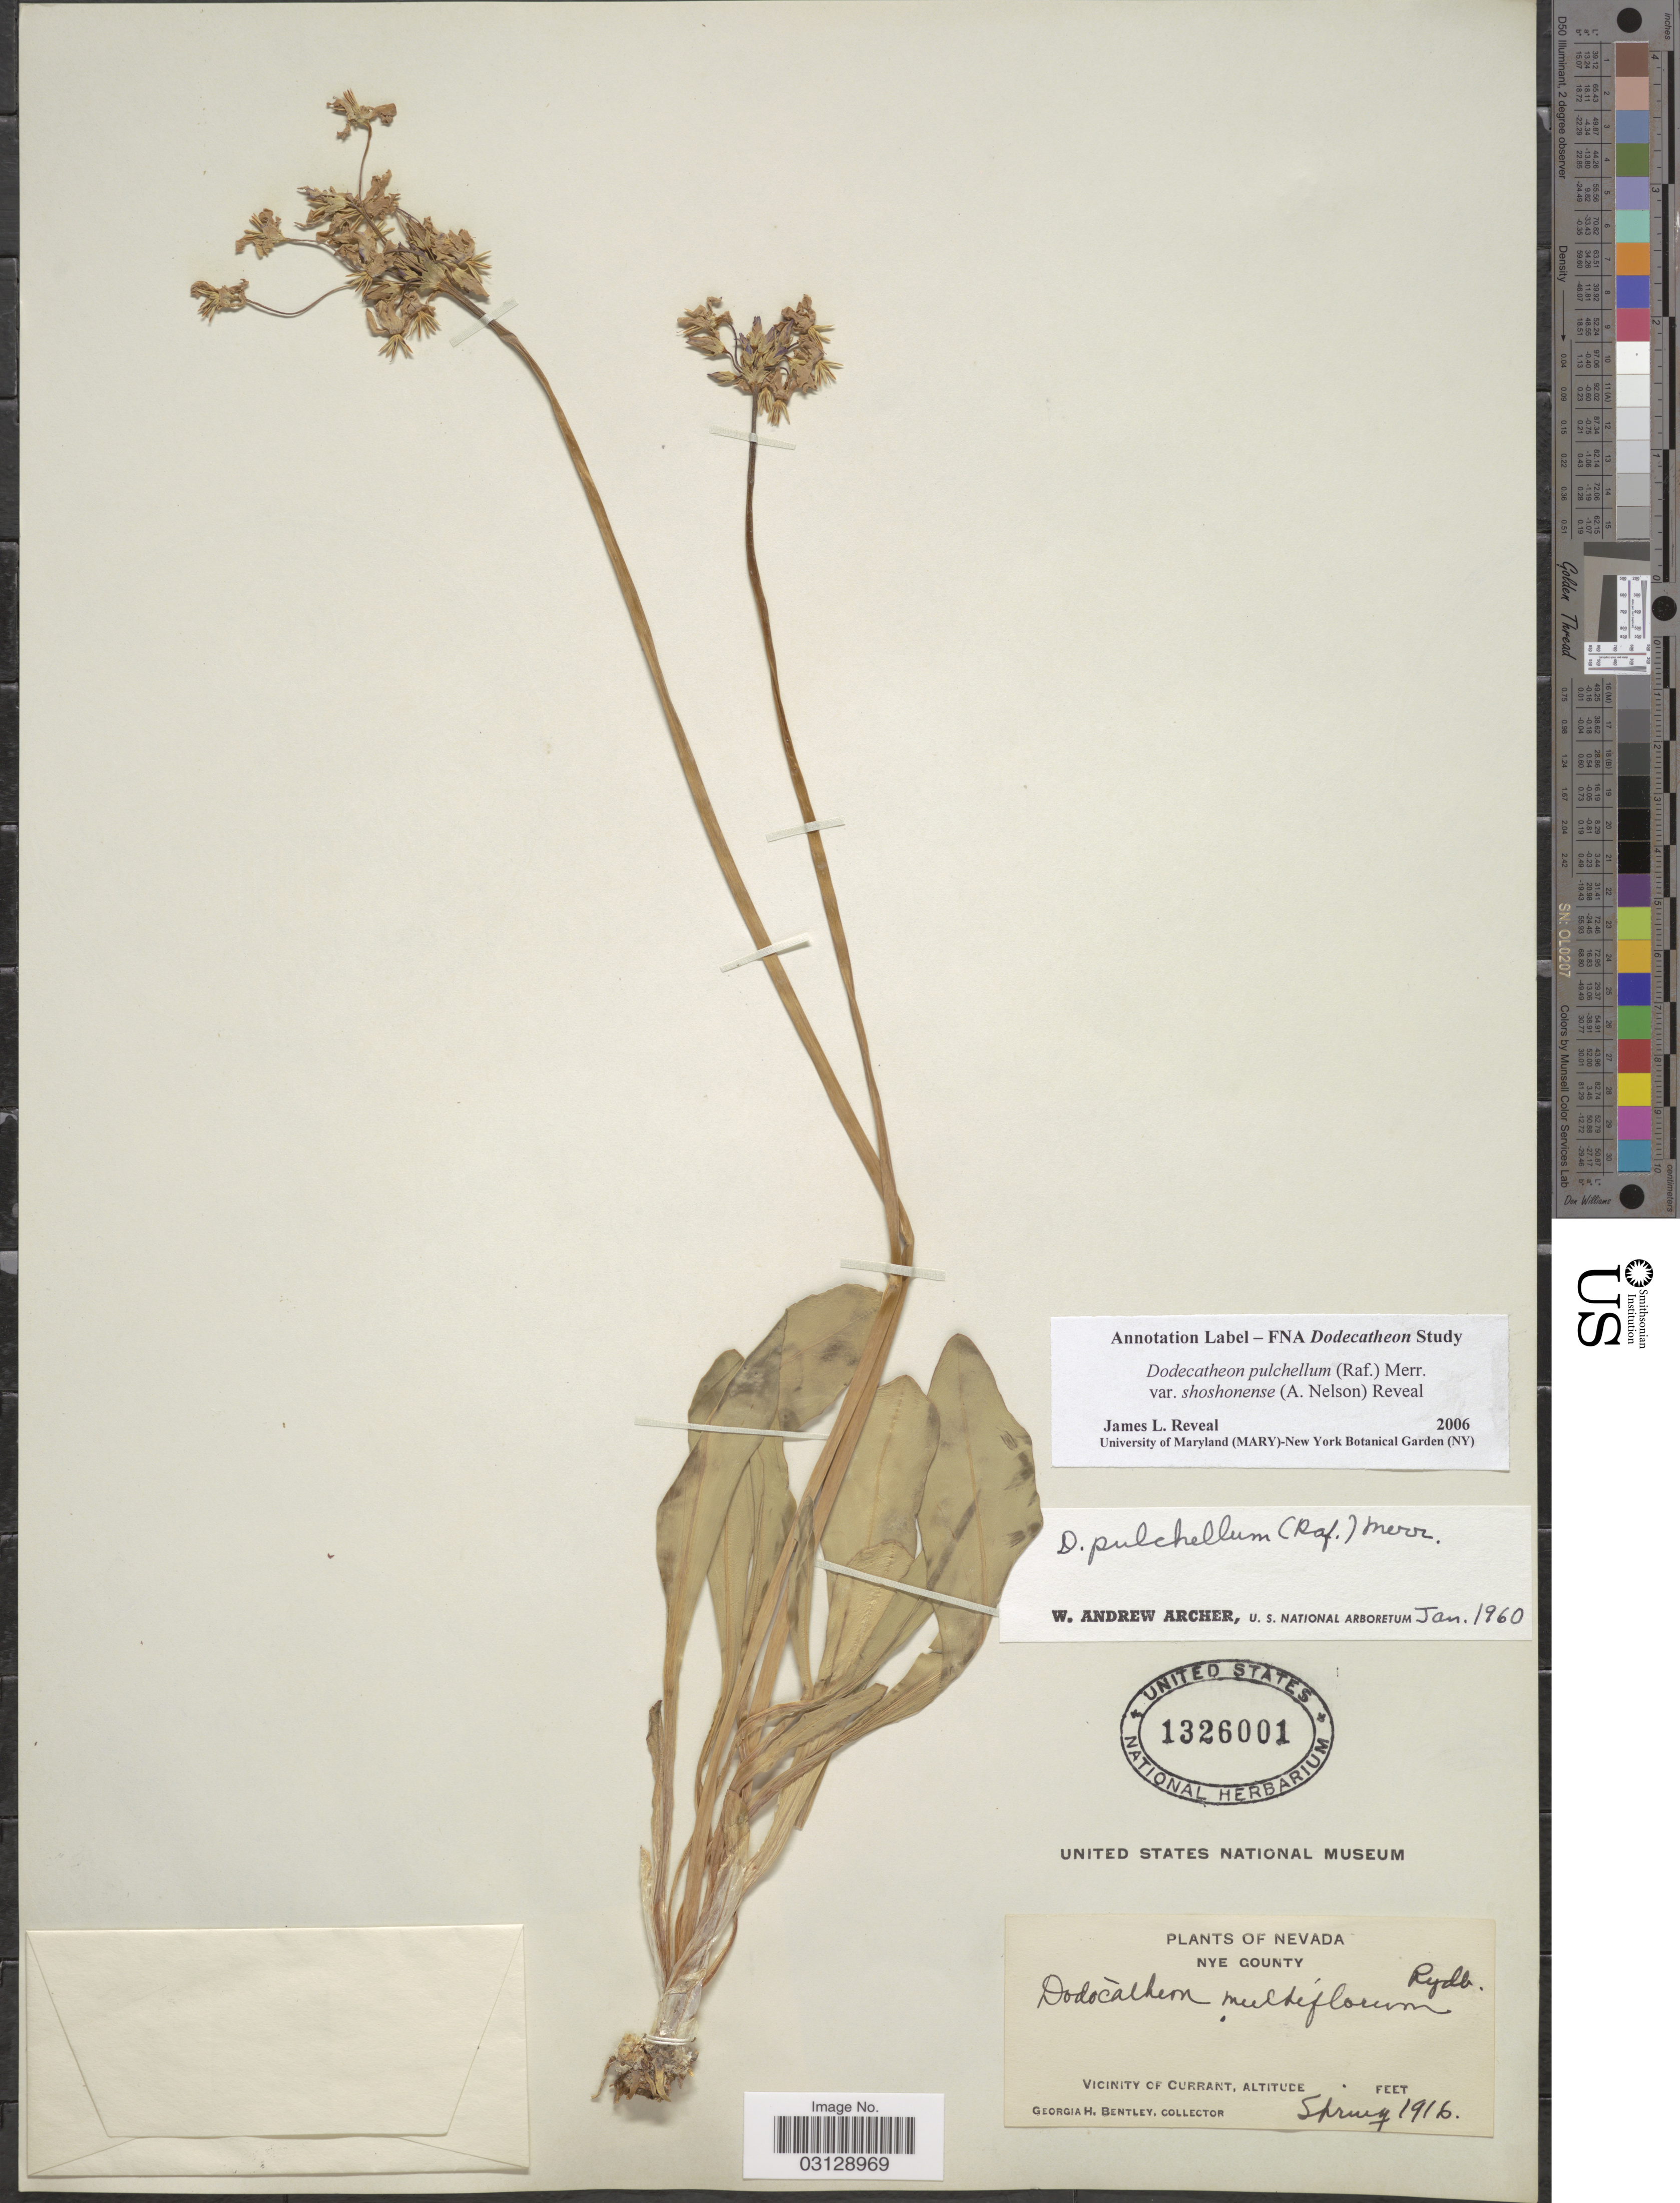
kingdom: Plantae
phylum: Tracheophyta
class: Magnoliopsida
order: Ericales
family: Primulaceae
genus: Dodecatheon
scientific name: Dodecatheon pulchellum var. shoshonense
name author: (A. Nelson) Reveal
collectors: G. Bentley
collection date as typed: Spring 1916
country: United States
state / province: Nevada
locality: Nye County. Vicinity of Currant.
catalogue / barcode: US 1326001